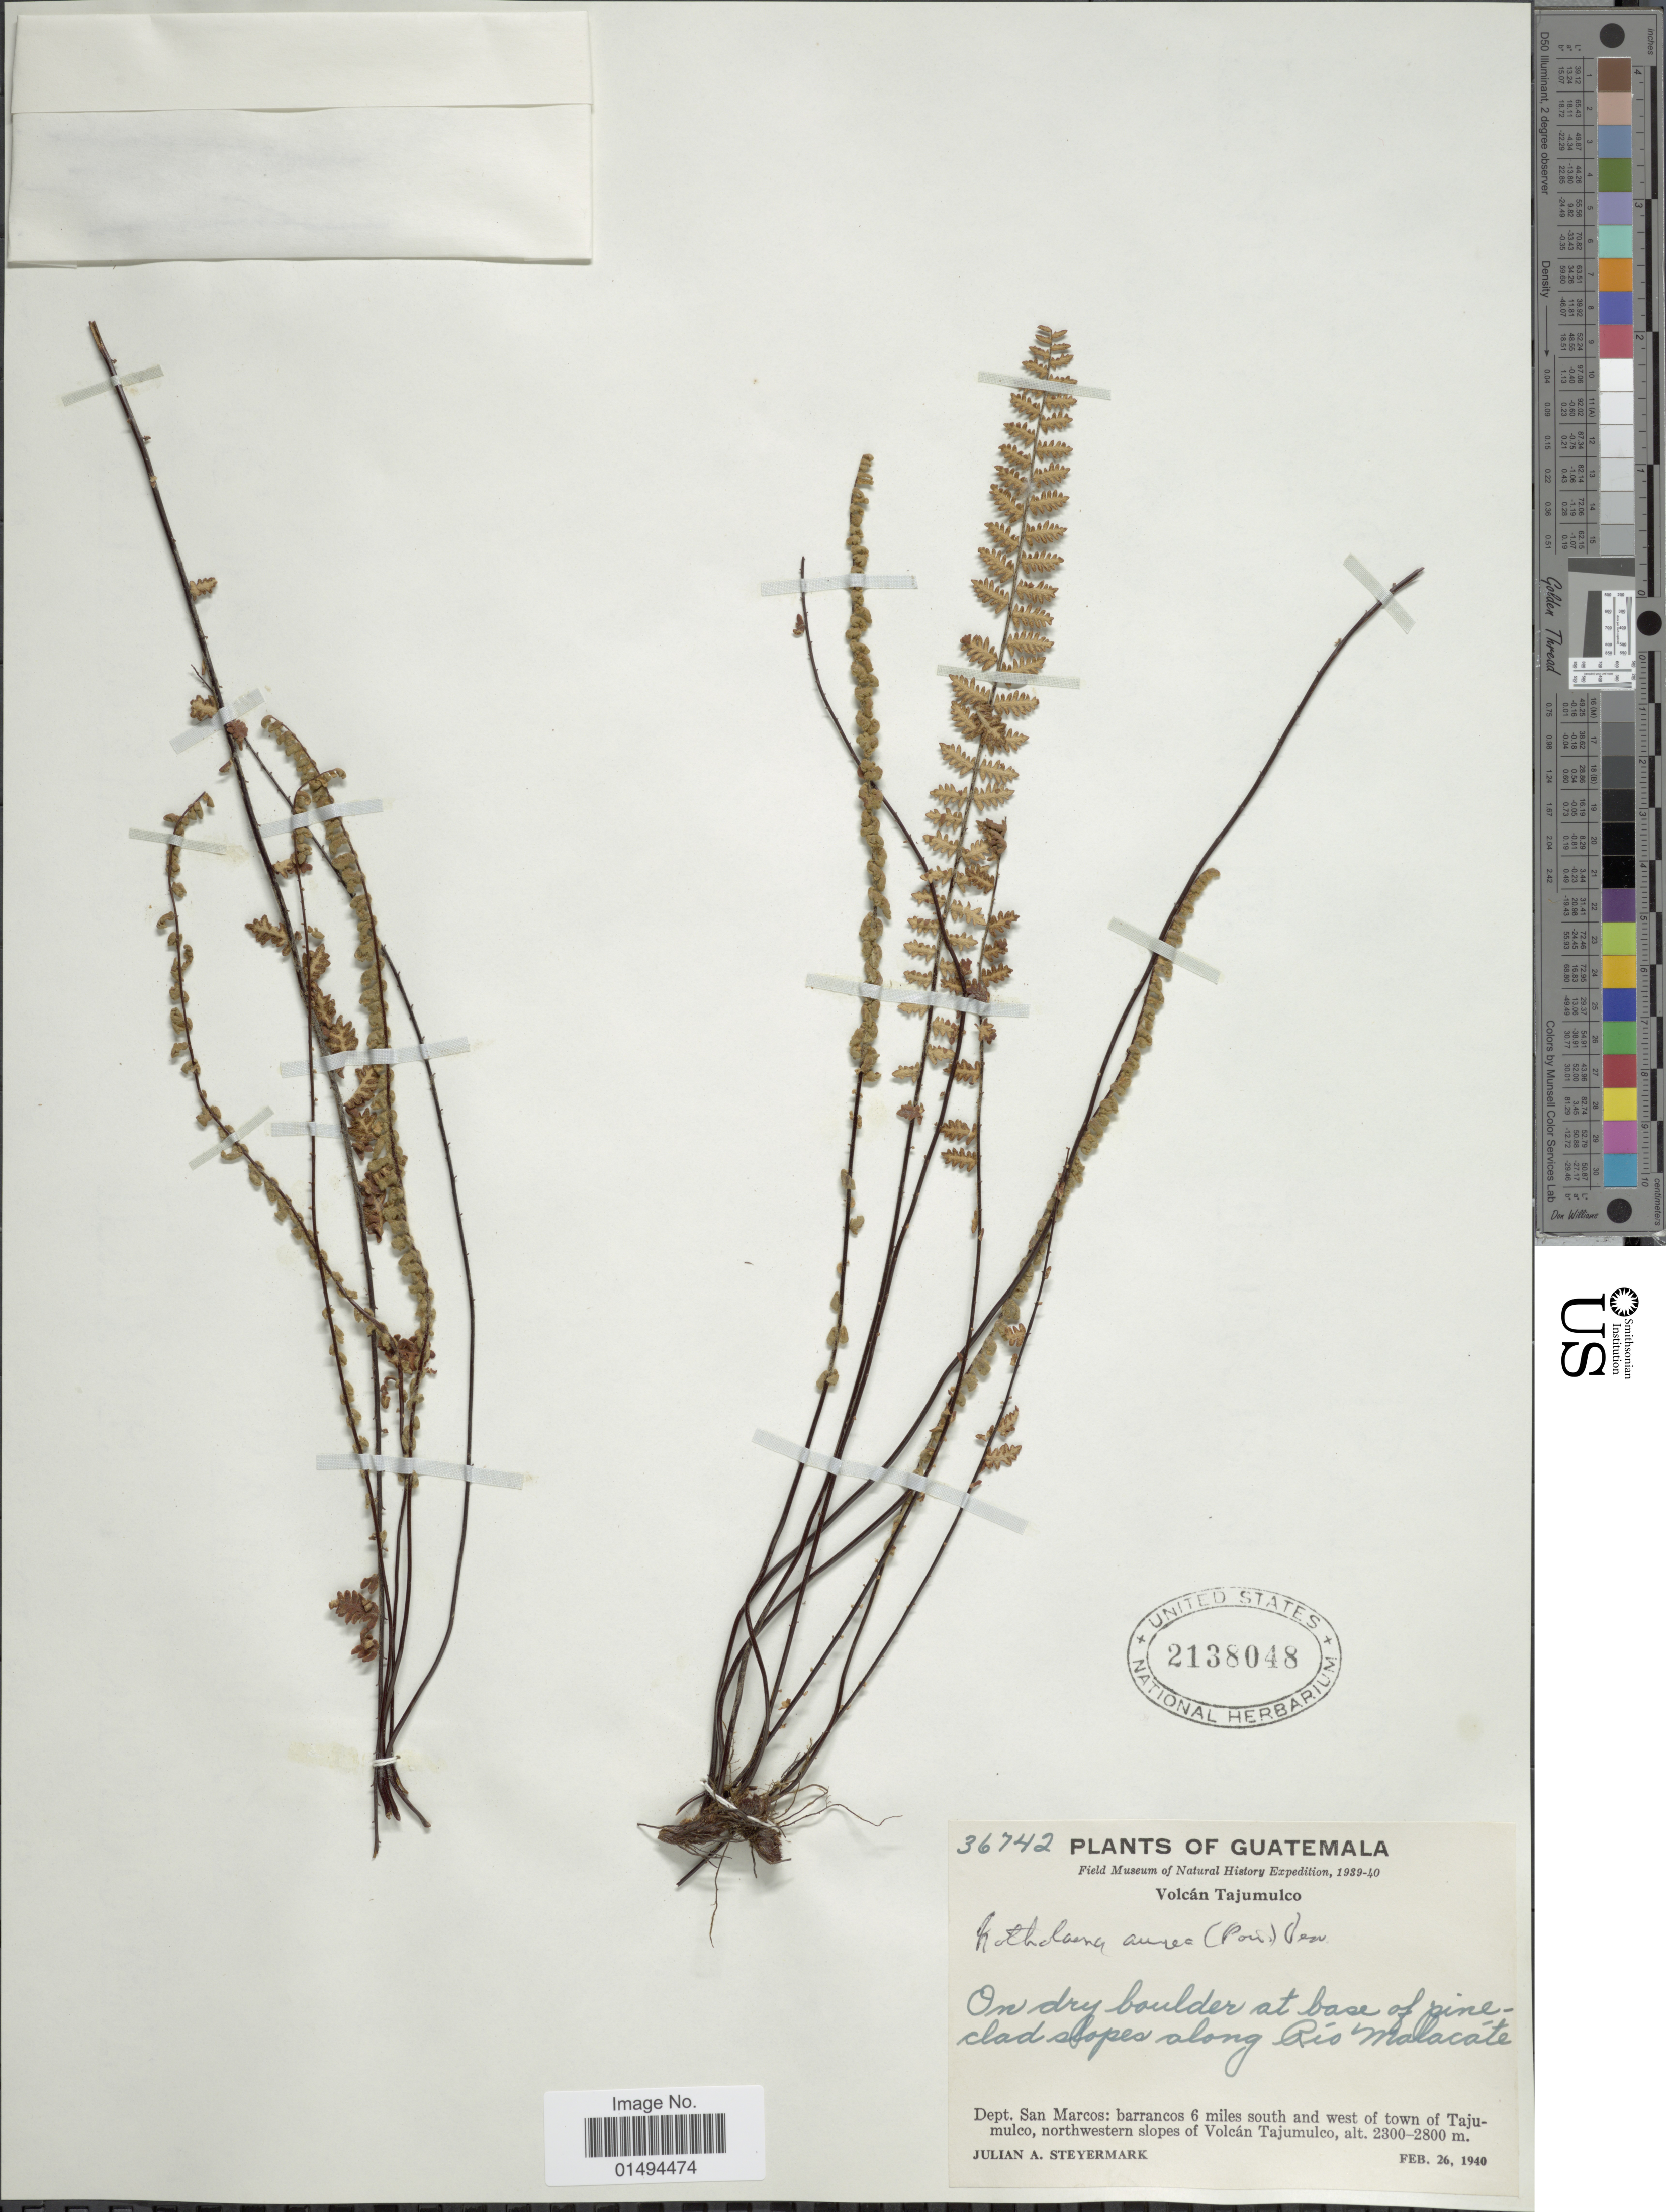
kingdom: Plantae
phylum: Tracheophyta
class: Polypodiopsida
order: Polypodiales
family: Pteridaceae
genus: Myriopteris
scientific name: Myriopteris aurea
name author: (Poir.) Grusz & Windham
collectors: J. Steyermark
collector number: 36742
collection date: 1940-02-26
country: Guatemala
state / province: San Marcos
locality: Barrancos 6 miles south and west of town of Tajumulco, northwestern slopes of Volcan Tajumulco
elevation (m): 2300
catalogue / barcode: US 2138048